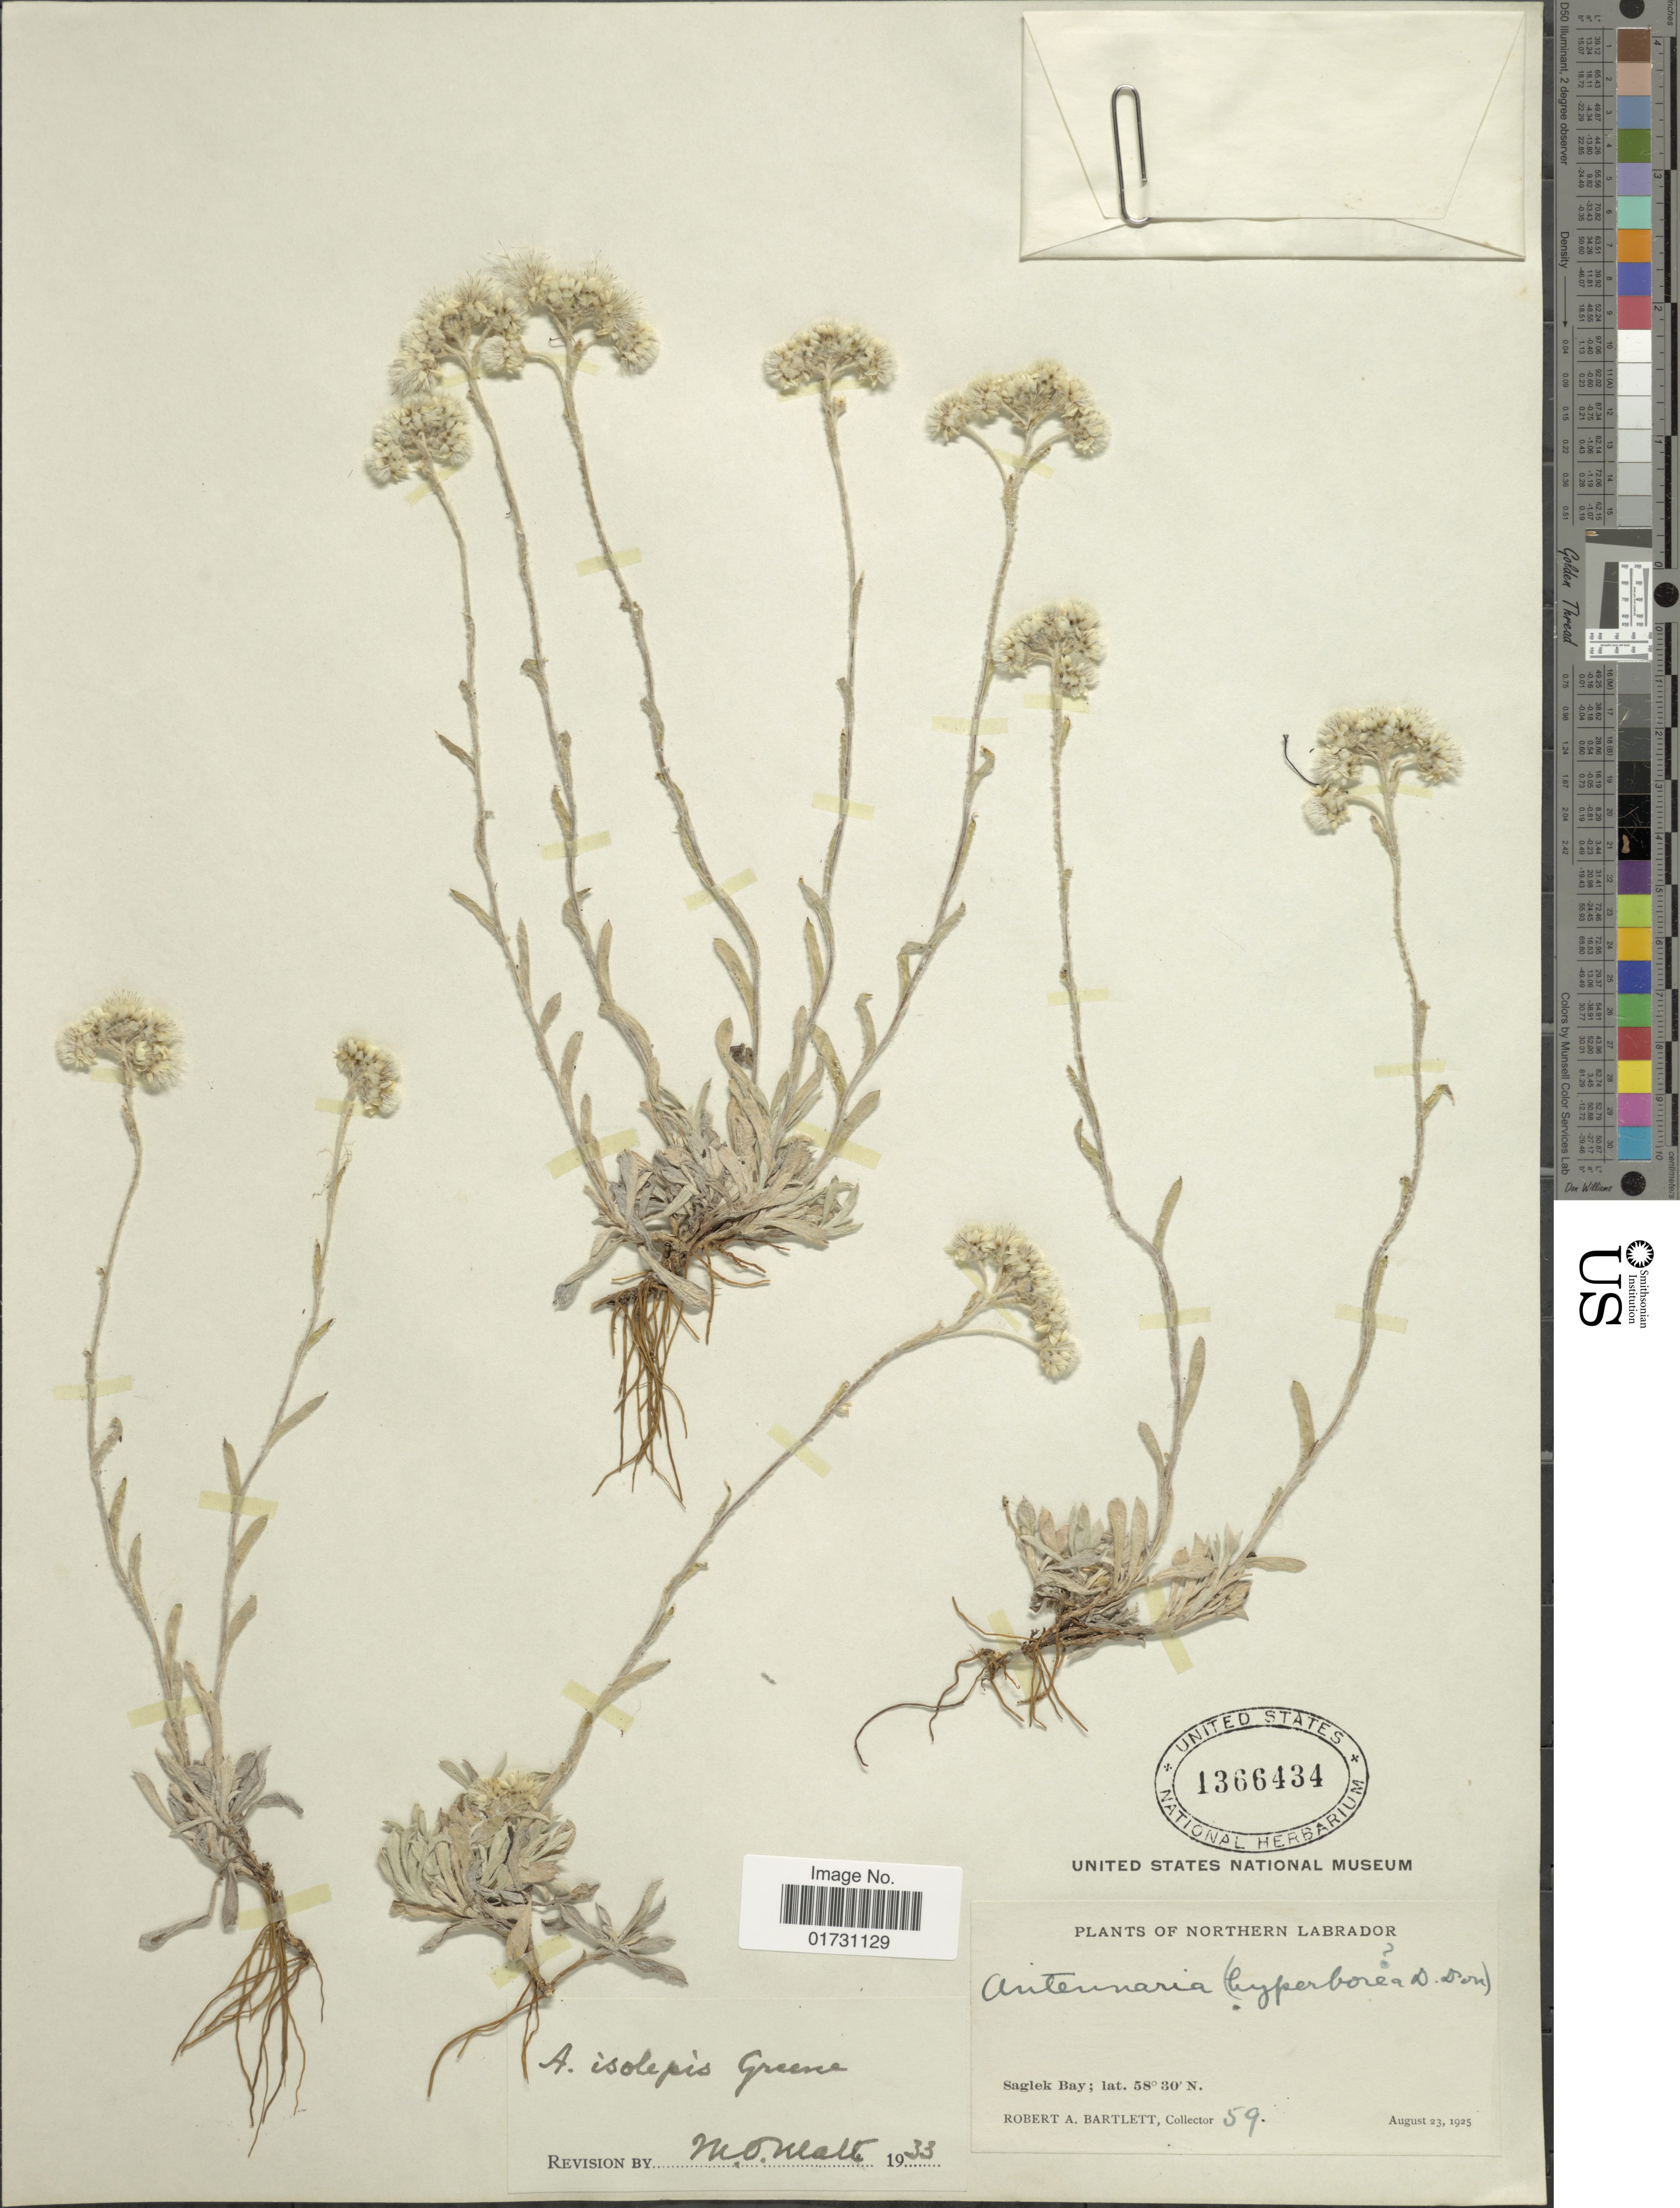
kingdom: Plantae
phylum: Tracheophyta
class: Magnoliopsida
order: Asterales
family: Asteraceae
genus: Antennaria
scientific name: Antennaria isolepis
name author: Greene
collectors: R. W. Bartlett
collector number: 59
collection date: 1925-08-23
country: Canada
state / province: Newfoundland and Labrador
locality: Northern Labrador, Saglek Bay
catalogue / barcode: US 1366434